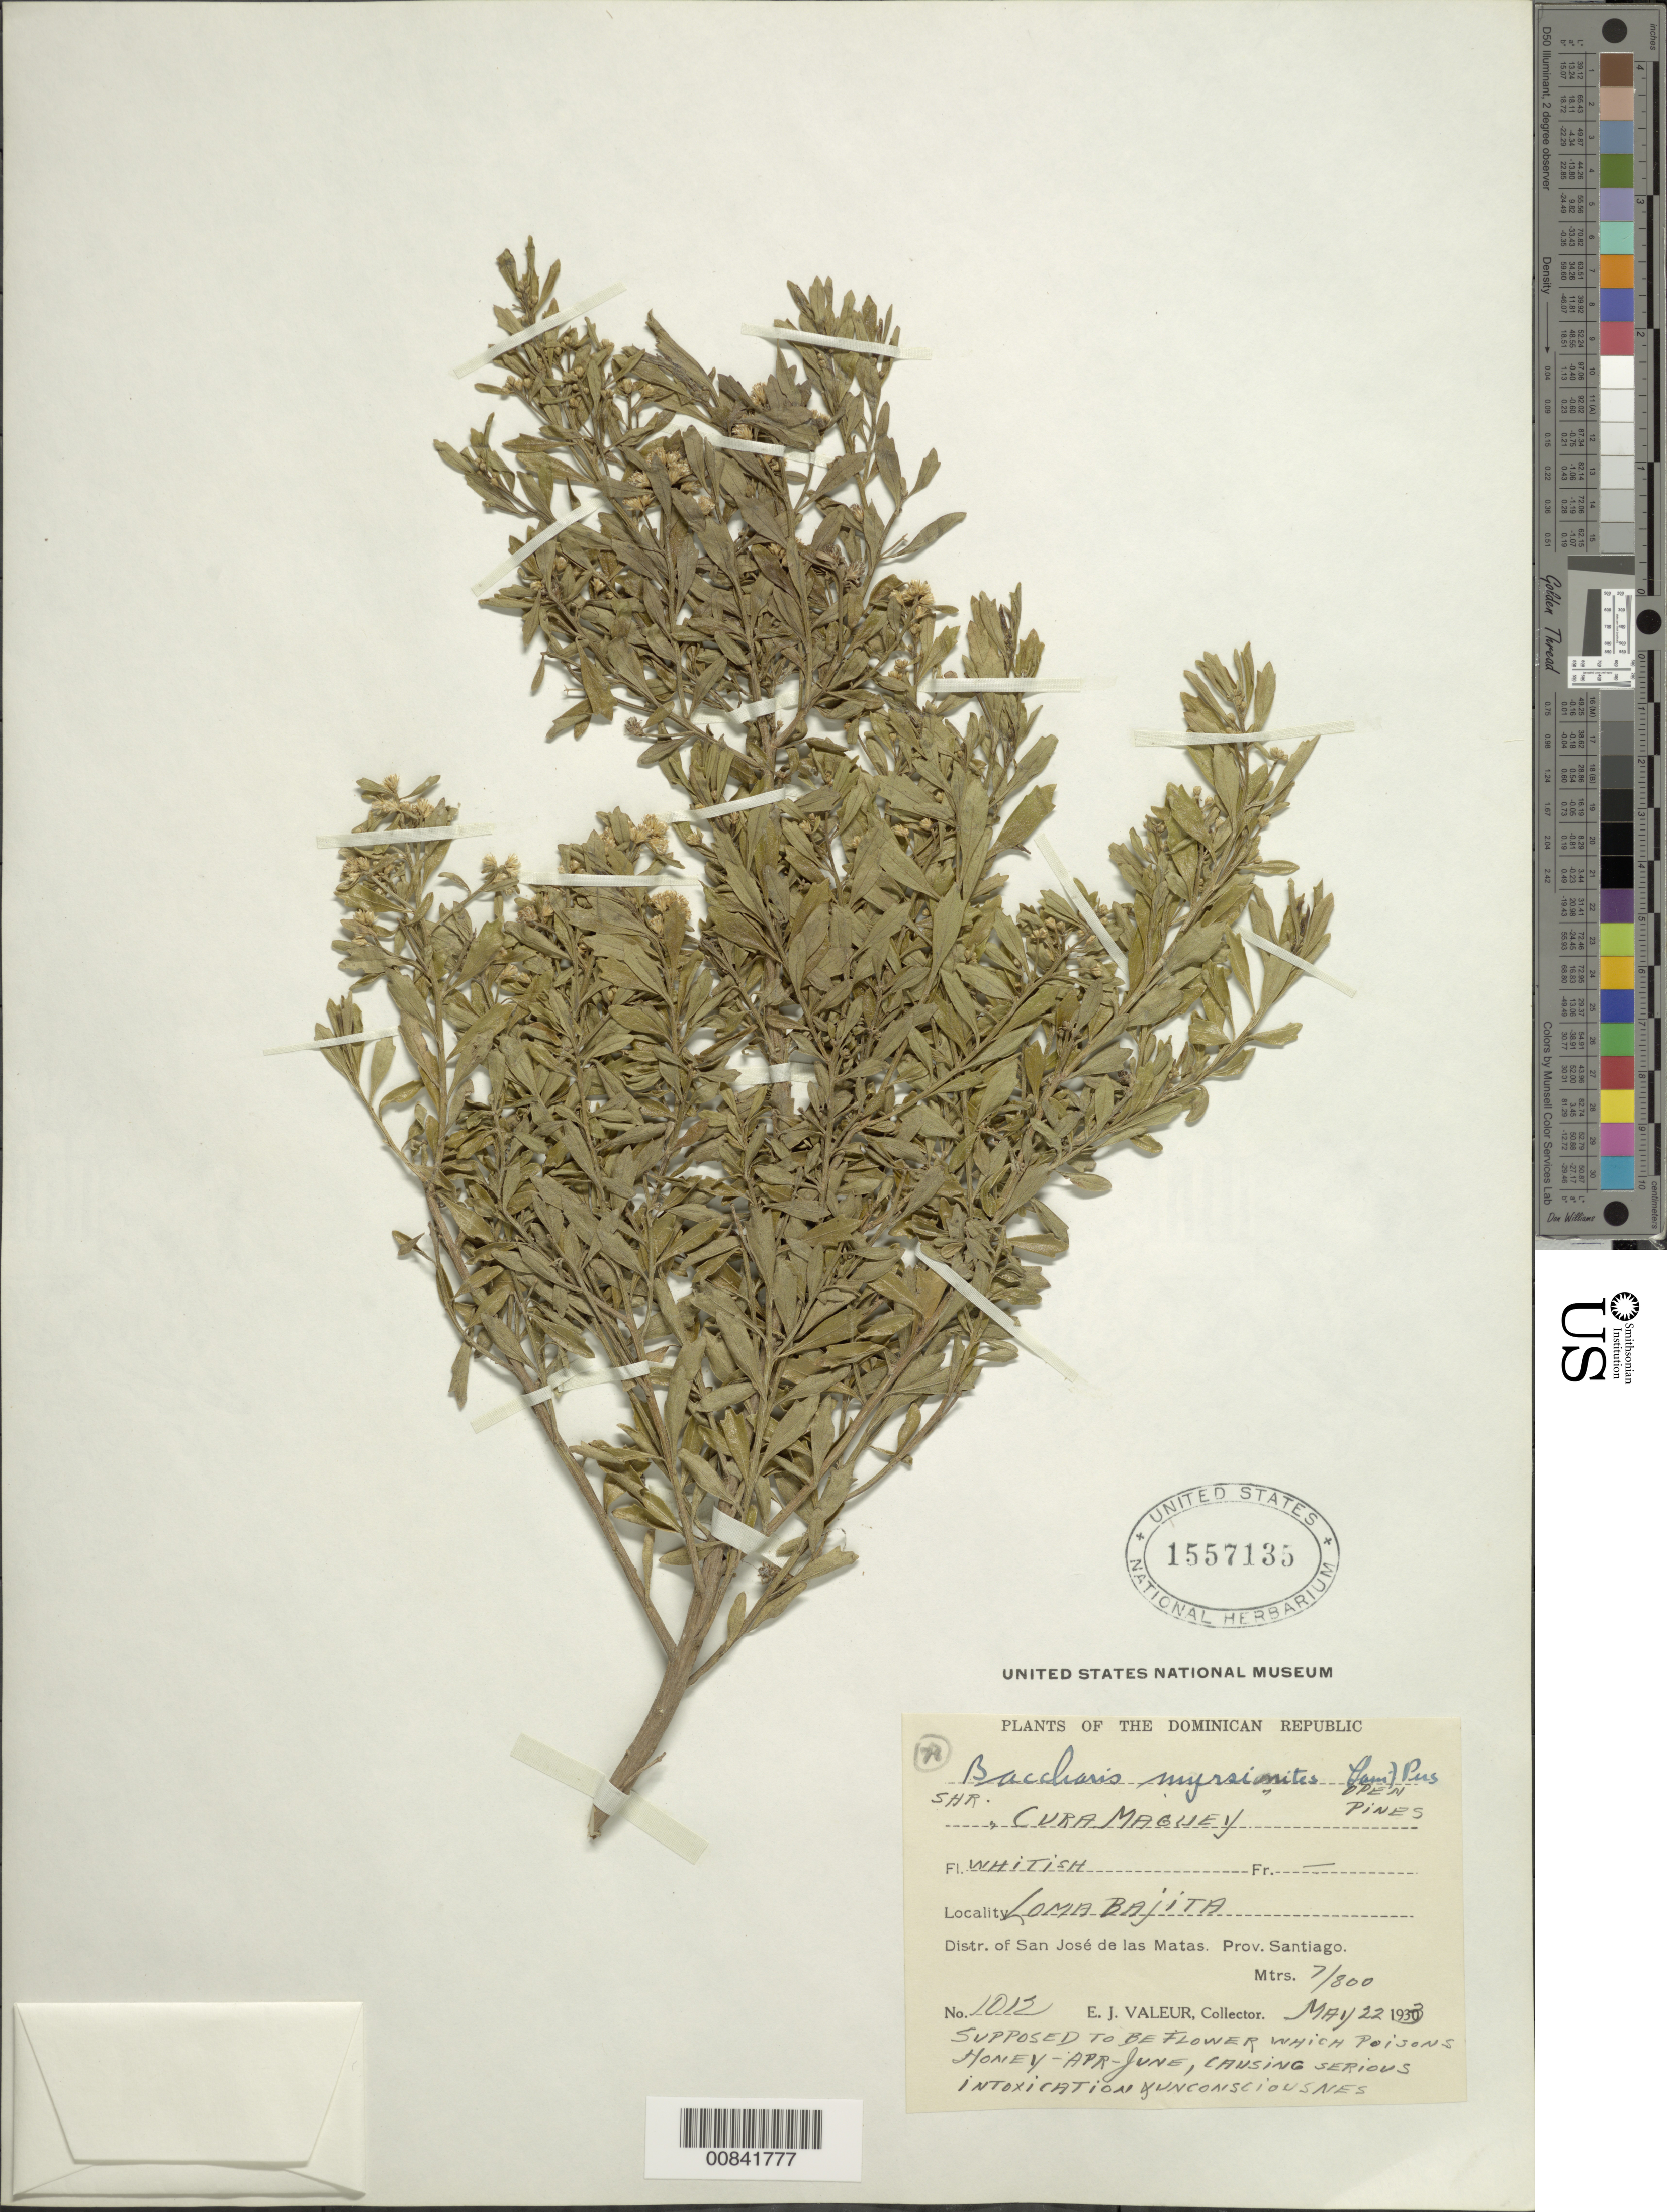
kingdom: Plantae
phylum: Tracheophyta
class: Magnoliopsida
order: Asterales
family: Asteraceae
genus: Baccharis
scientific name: Baccharis myrsinites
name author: Pers.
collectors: E. Valeur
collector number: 1012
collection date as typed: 22 May 1933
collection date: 1933-05-22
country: Dominican Republic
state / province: Santiago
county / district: San José de las Matas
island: Hispaniola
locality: Loma Bajita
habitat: Open pines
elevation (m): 700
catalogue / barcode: US 1557135